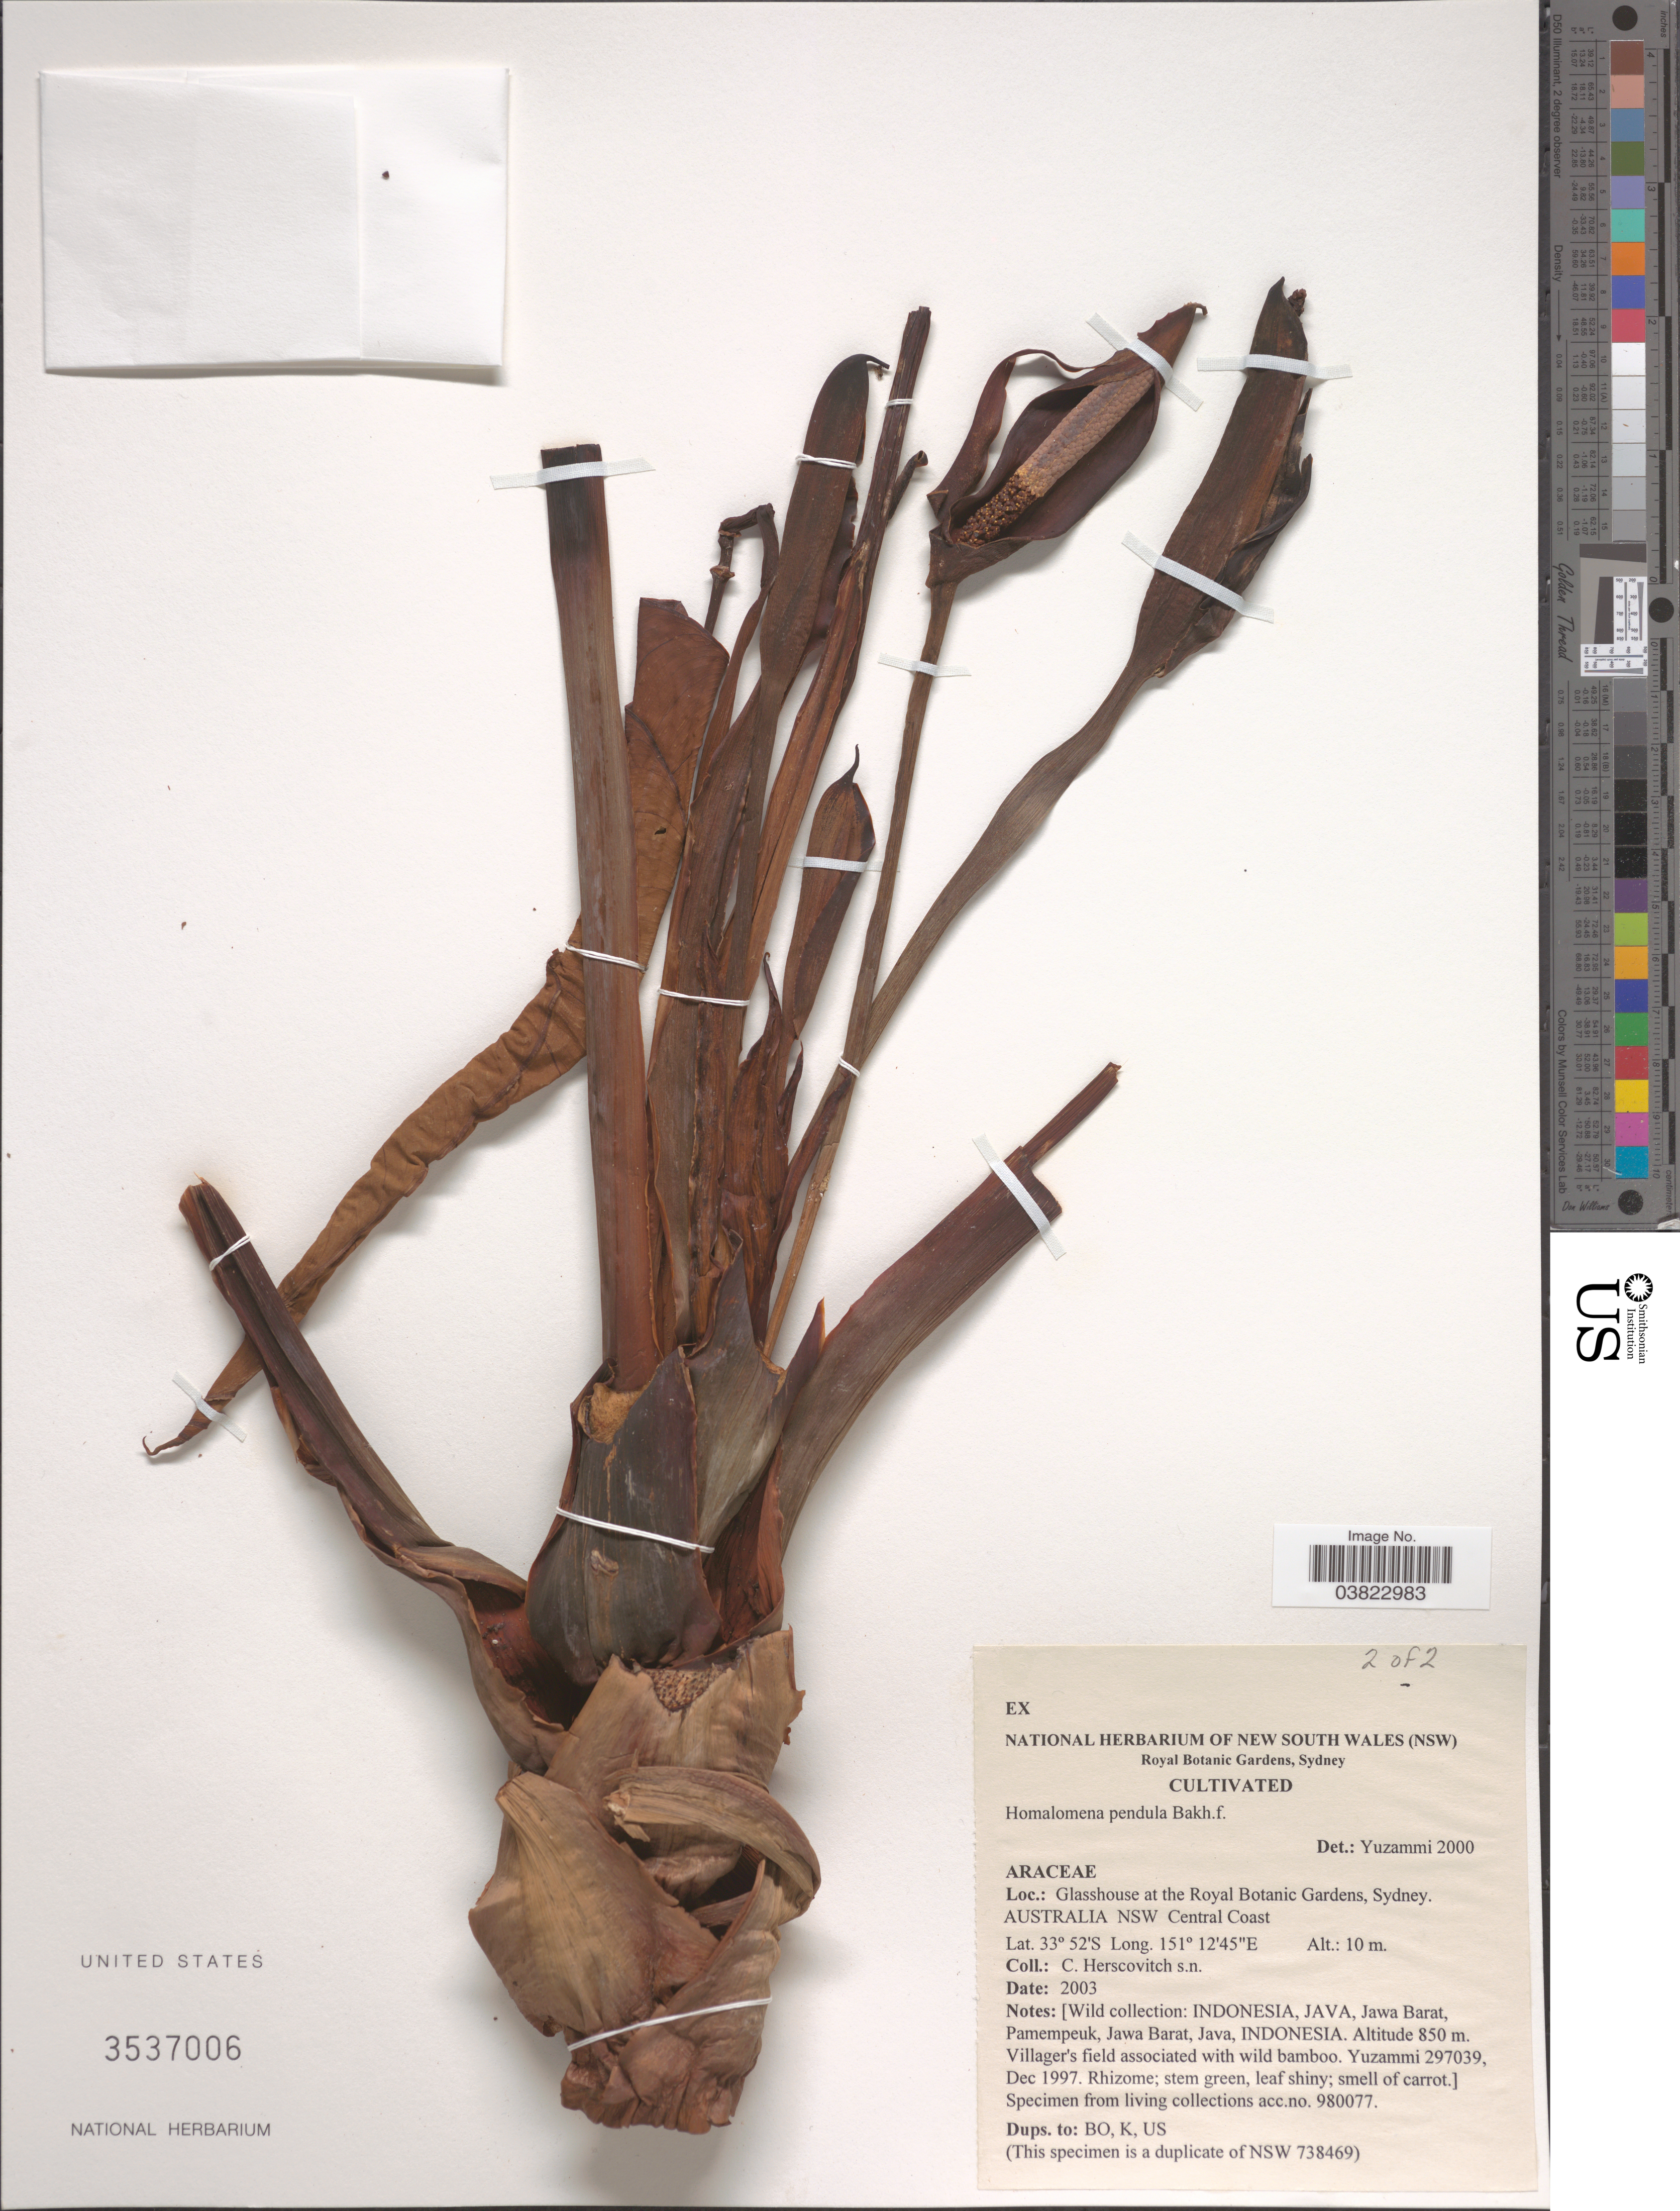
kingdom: Plantae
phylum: Tracheophyta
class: Liliopsida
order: Alismatales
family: Araceae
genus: Homalomena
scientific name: Homalomena pendula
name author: (Blume) Bakh. f.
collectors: C. Herscovitch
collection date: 2003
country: Australia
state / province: New South Wales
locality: Glasshouse at the Royal Botanic Gardens, Sydney. Central Coast.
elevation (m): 10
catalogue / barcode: US 3537006